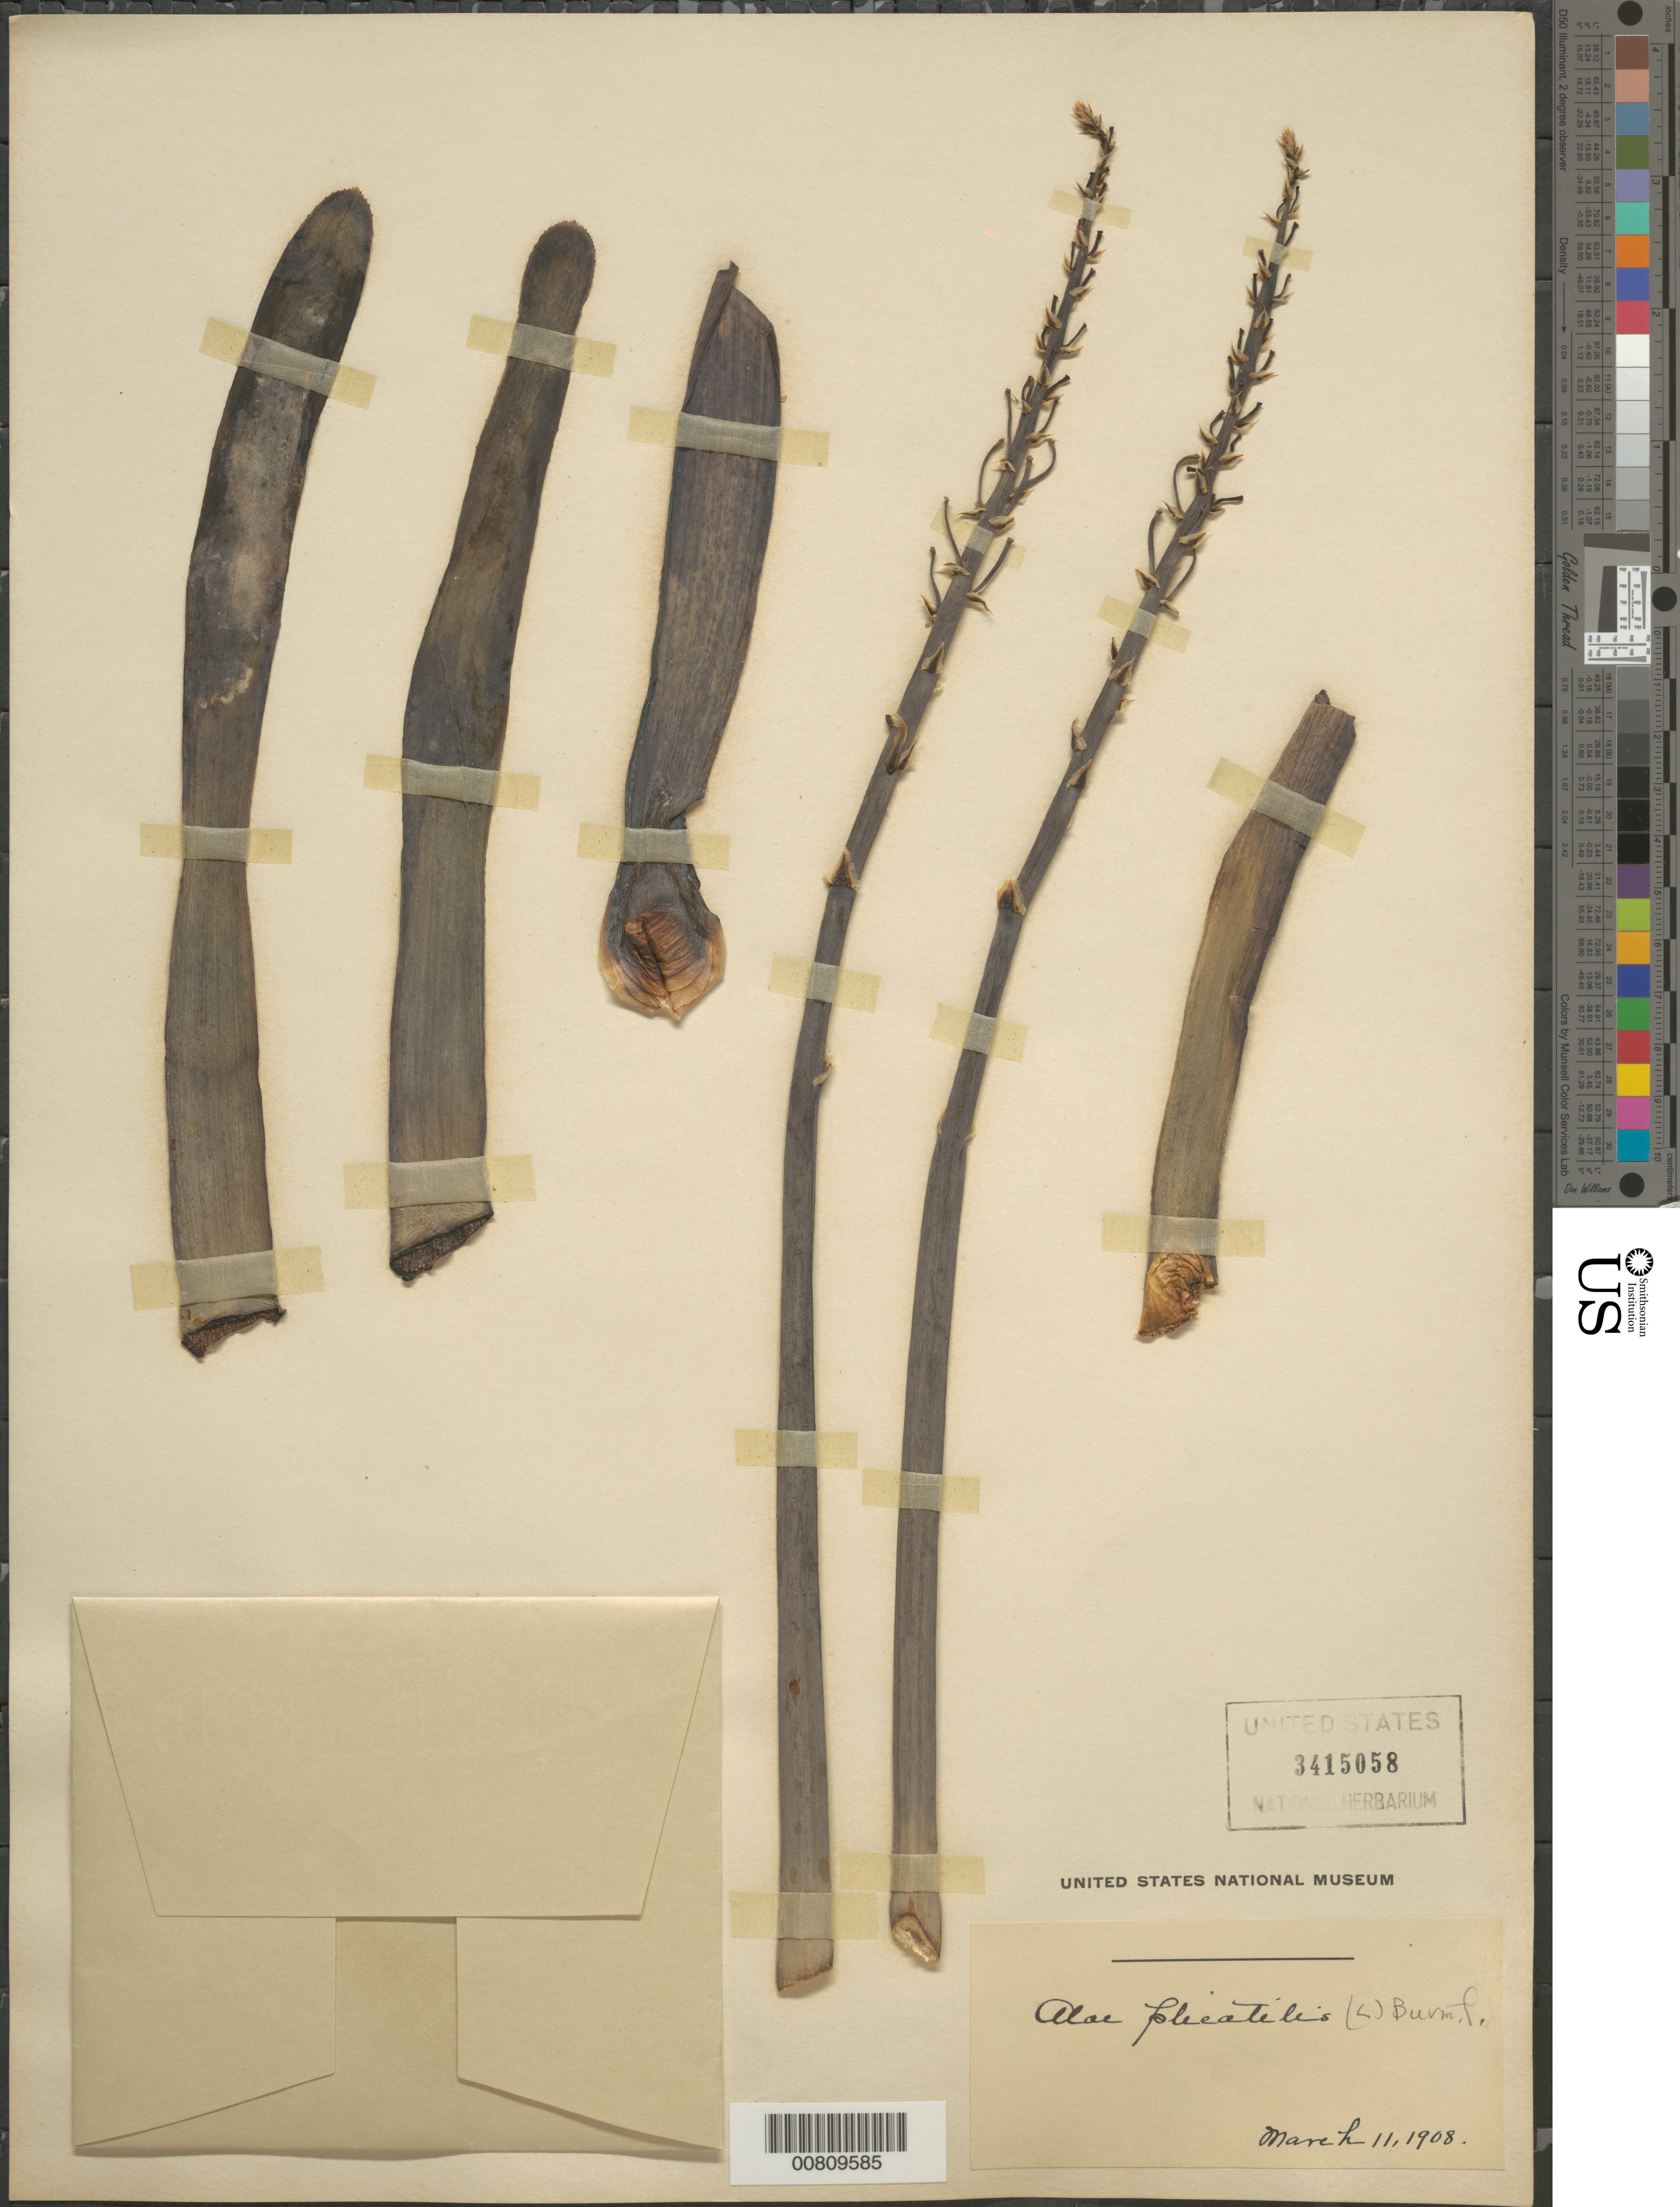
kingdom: Plantae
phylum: Tracheophyta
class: Liliopsida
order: Asparagales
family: Asphodelaceae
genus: Aloe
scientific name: Aloe plicatilis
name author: (L.) Burm. f.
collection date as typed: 11 Mar 1908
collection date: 1908-03-11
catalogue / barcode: US 3415058